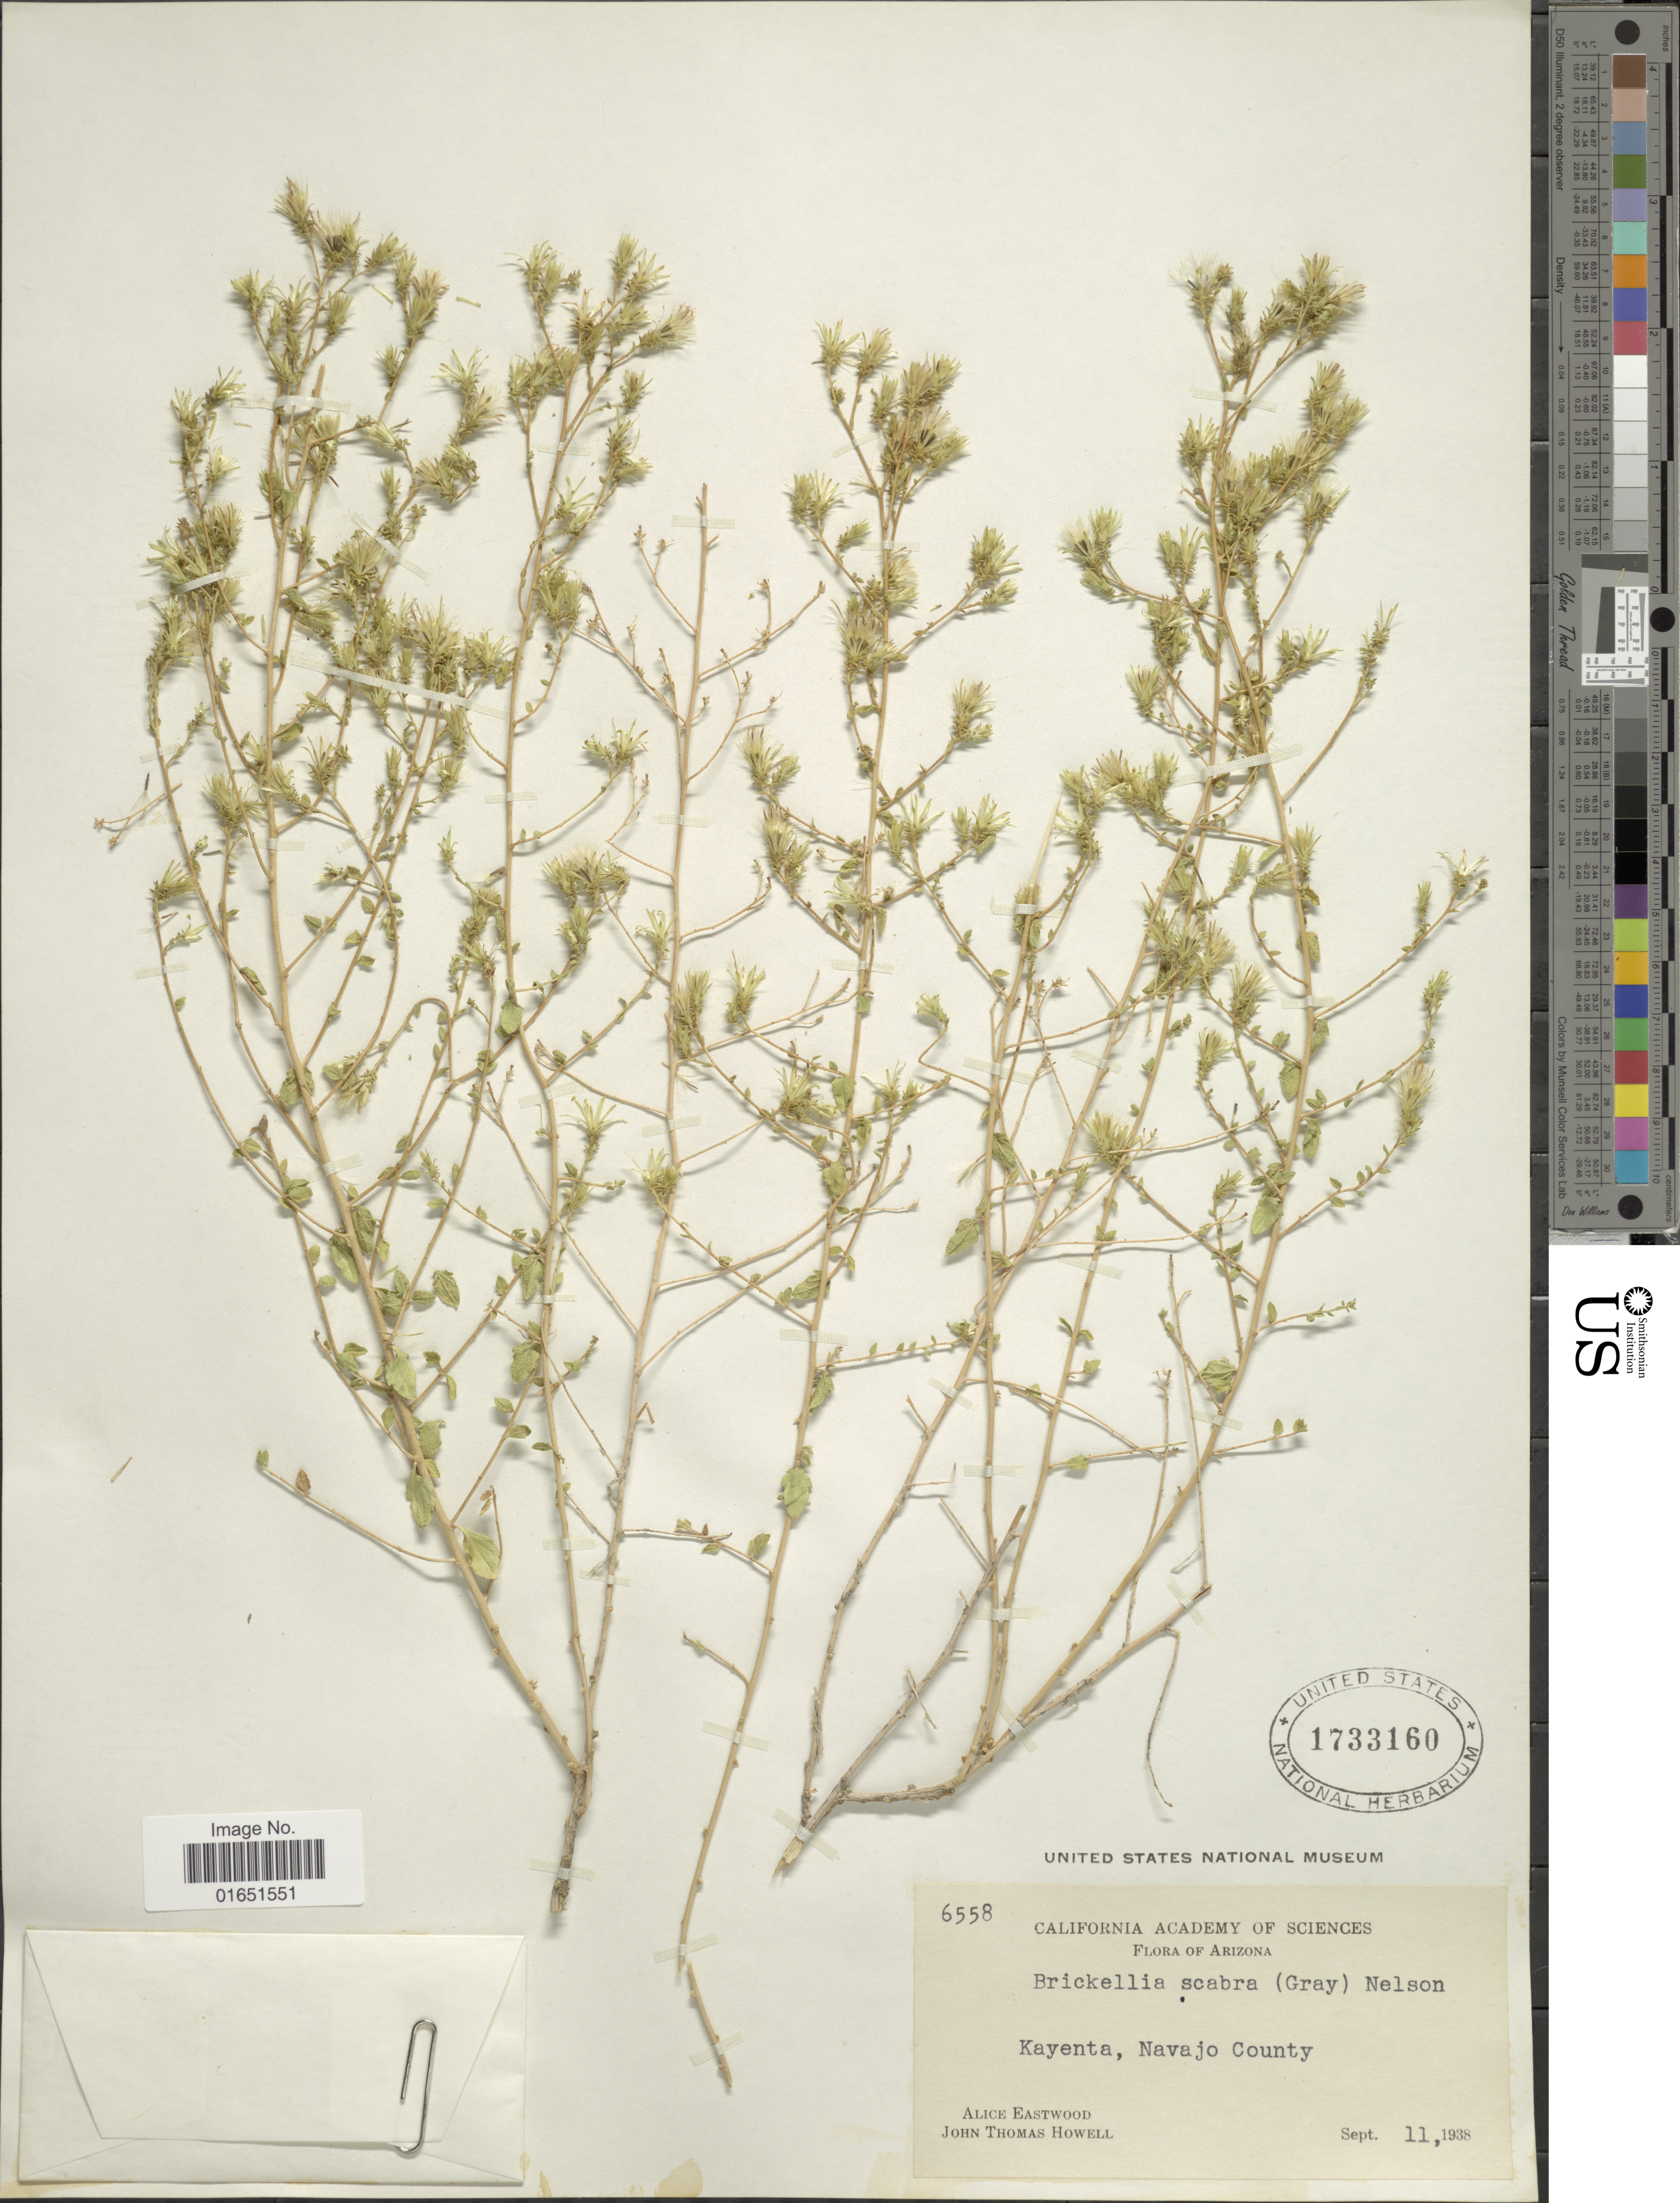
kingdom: Plantae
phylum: Tracheophyta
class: Magnoliopsida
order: Asterales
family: Asteraceae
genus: Brickellia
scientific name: Brickellia scabra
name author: (A. Gray) A. Nelson ex B.L. Rob.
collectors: A. Eastwood & J. T. Howell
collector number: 6558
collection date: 1938-09-11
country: United States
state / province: Arizona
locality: Kayenta, Navajo County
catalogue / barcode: US 1733160